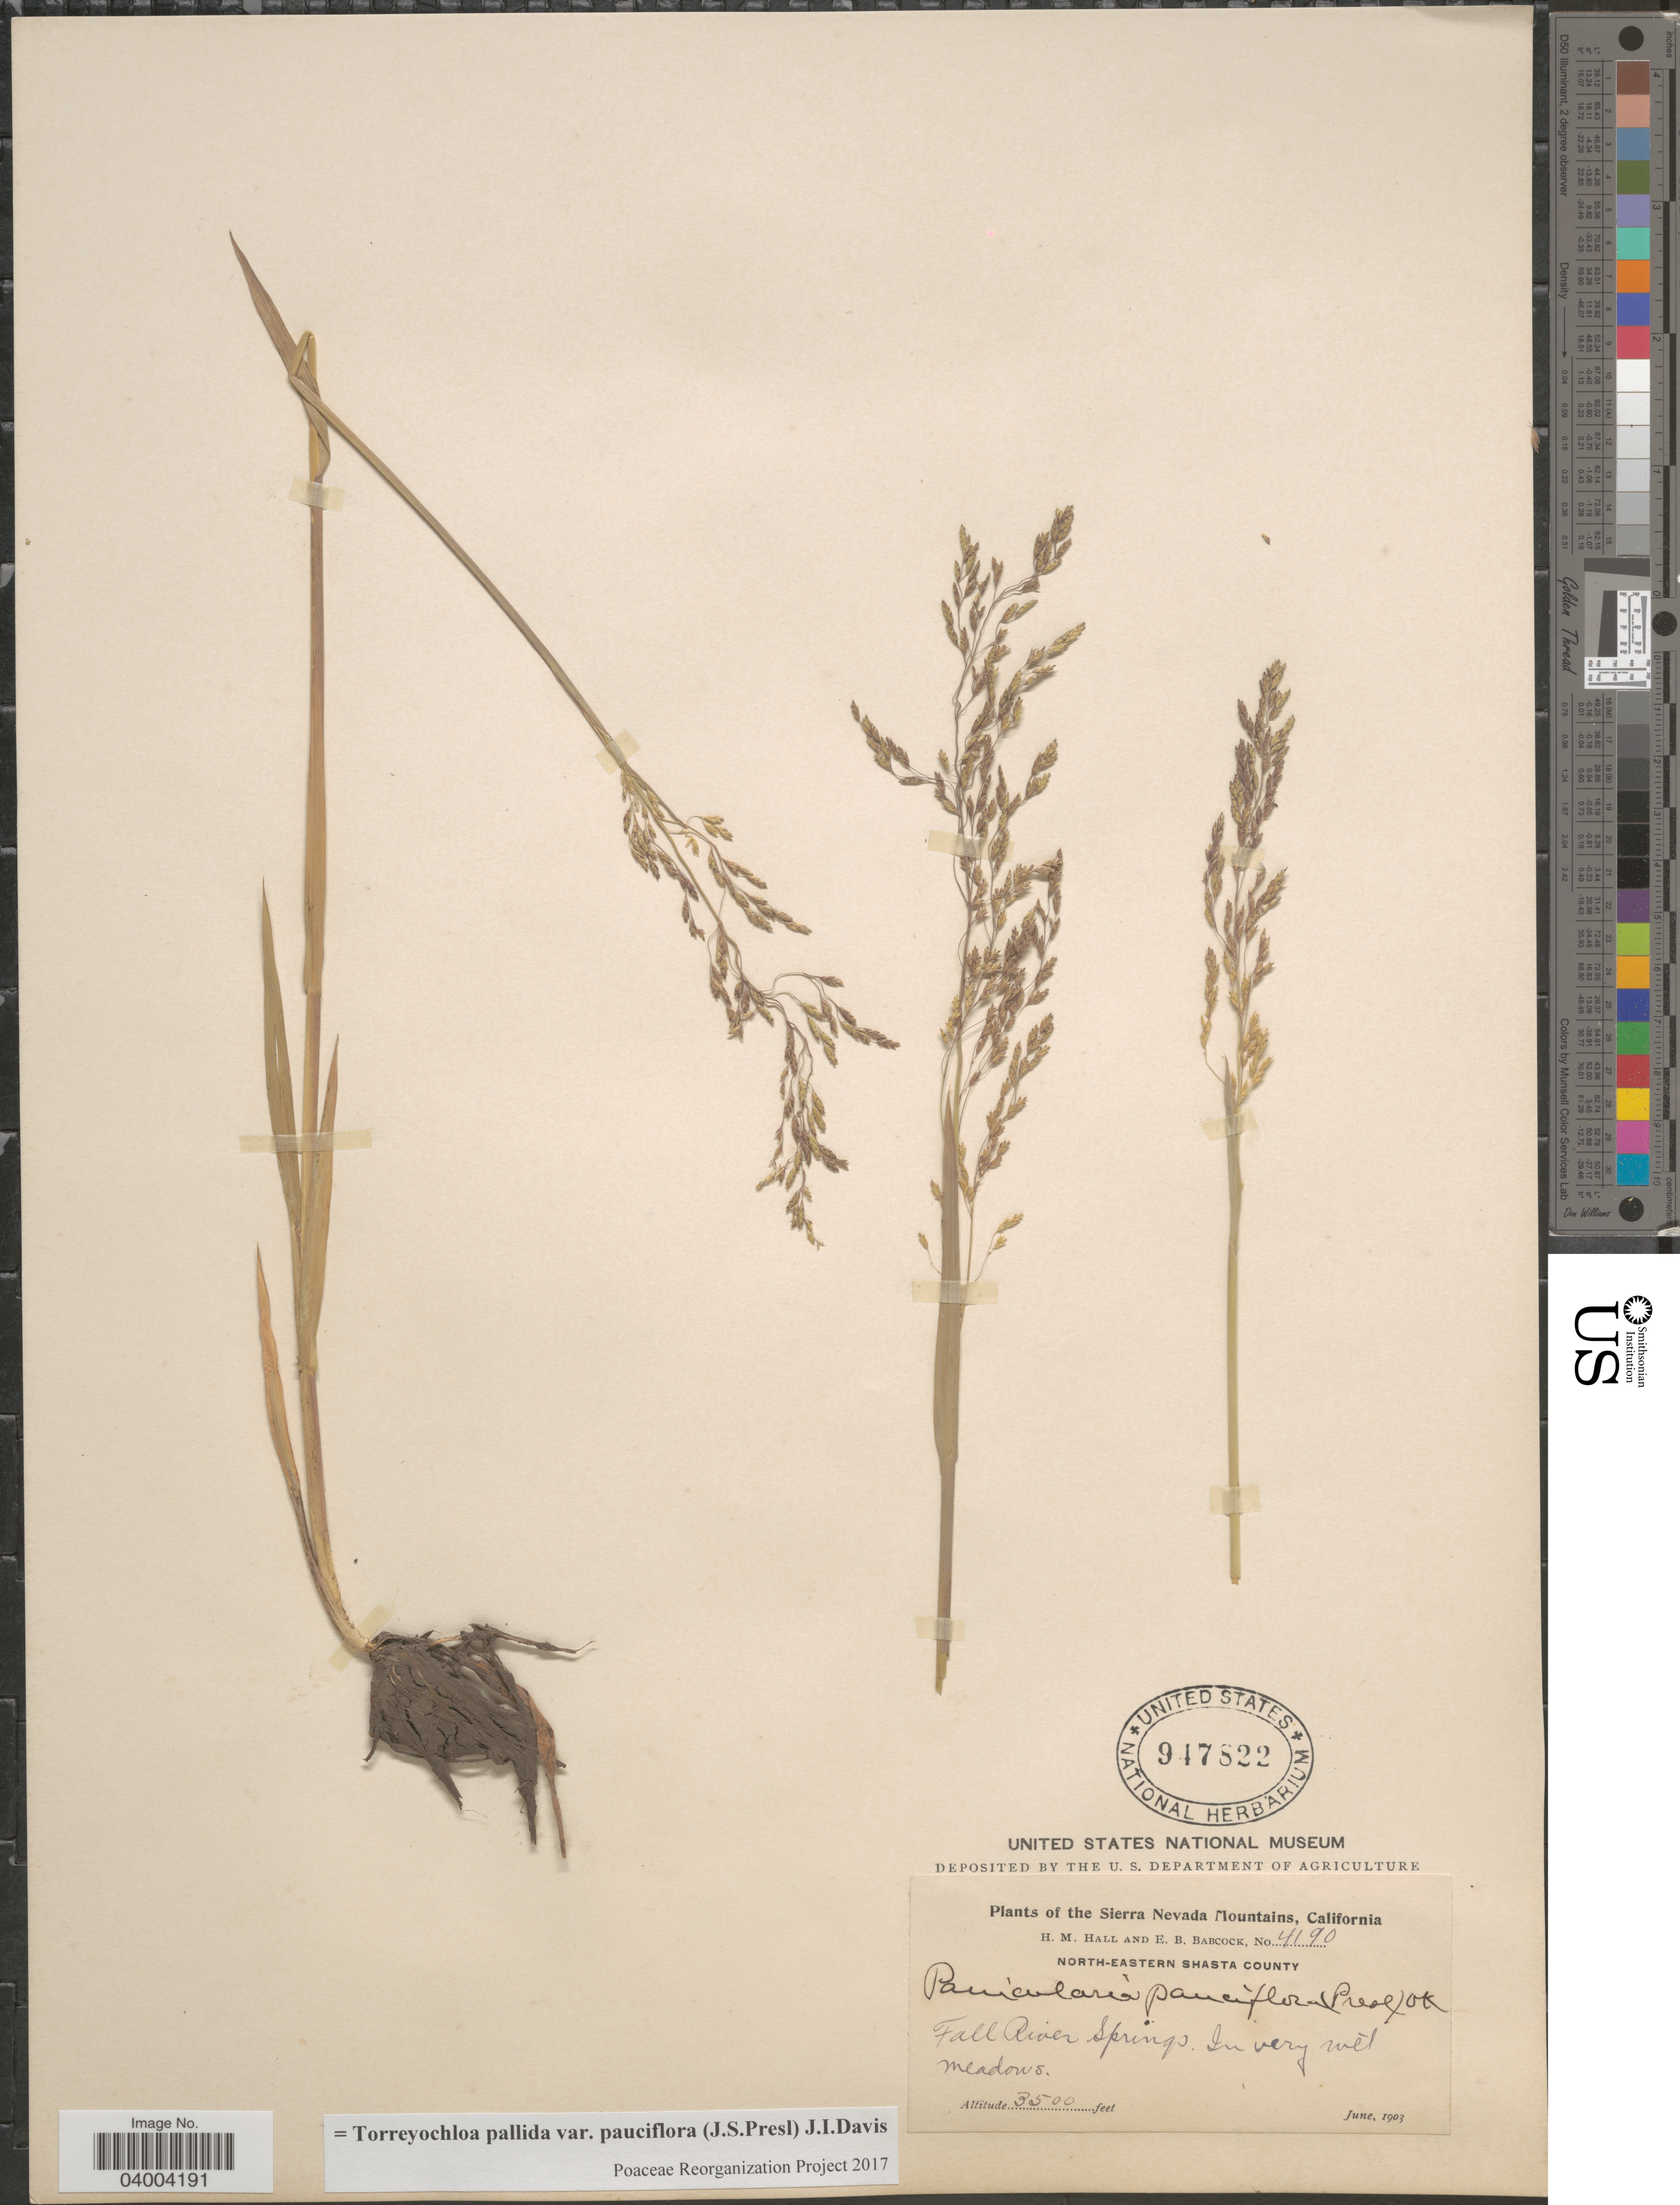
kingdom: Plantae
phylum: Tracheophyta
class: Liliopsida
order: Poales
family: Poaceae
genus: Torreyochloa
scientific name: Torreyochloa pallida var. pauciflora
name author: (J. Presl) J.I. Davis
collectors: H. M. Hall & E. B. Babcock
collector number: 4190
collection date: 1903-06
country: United States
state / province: California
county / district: Shasta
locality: Sierra Nevada Mountains. North-Eastern Shasta County. Fall River Springs. In very wet meadows.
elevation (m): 1067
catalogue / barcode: US 947822